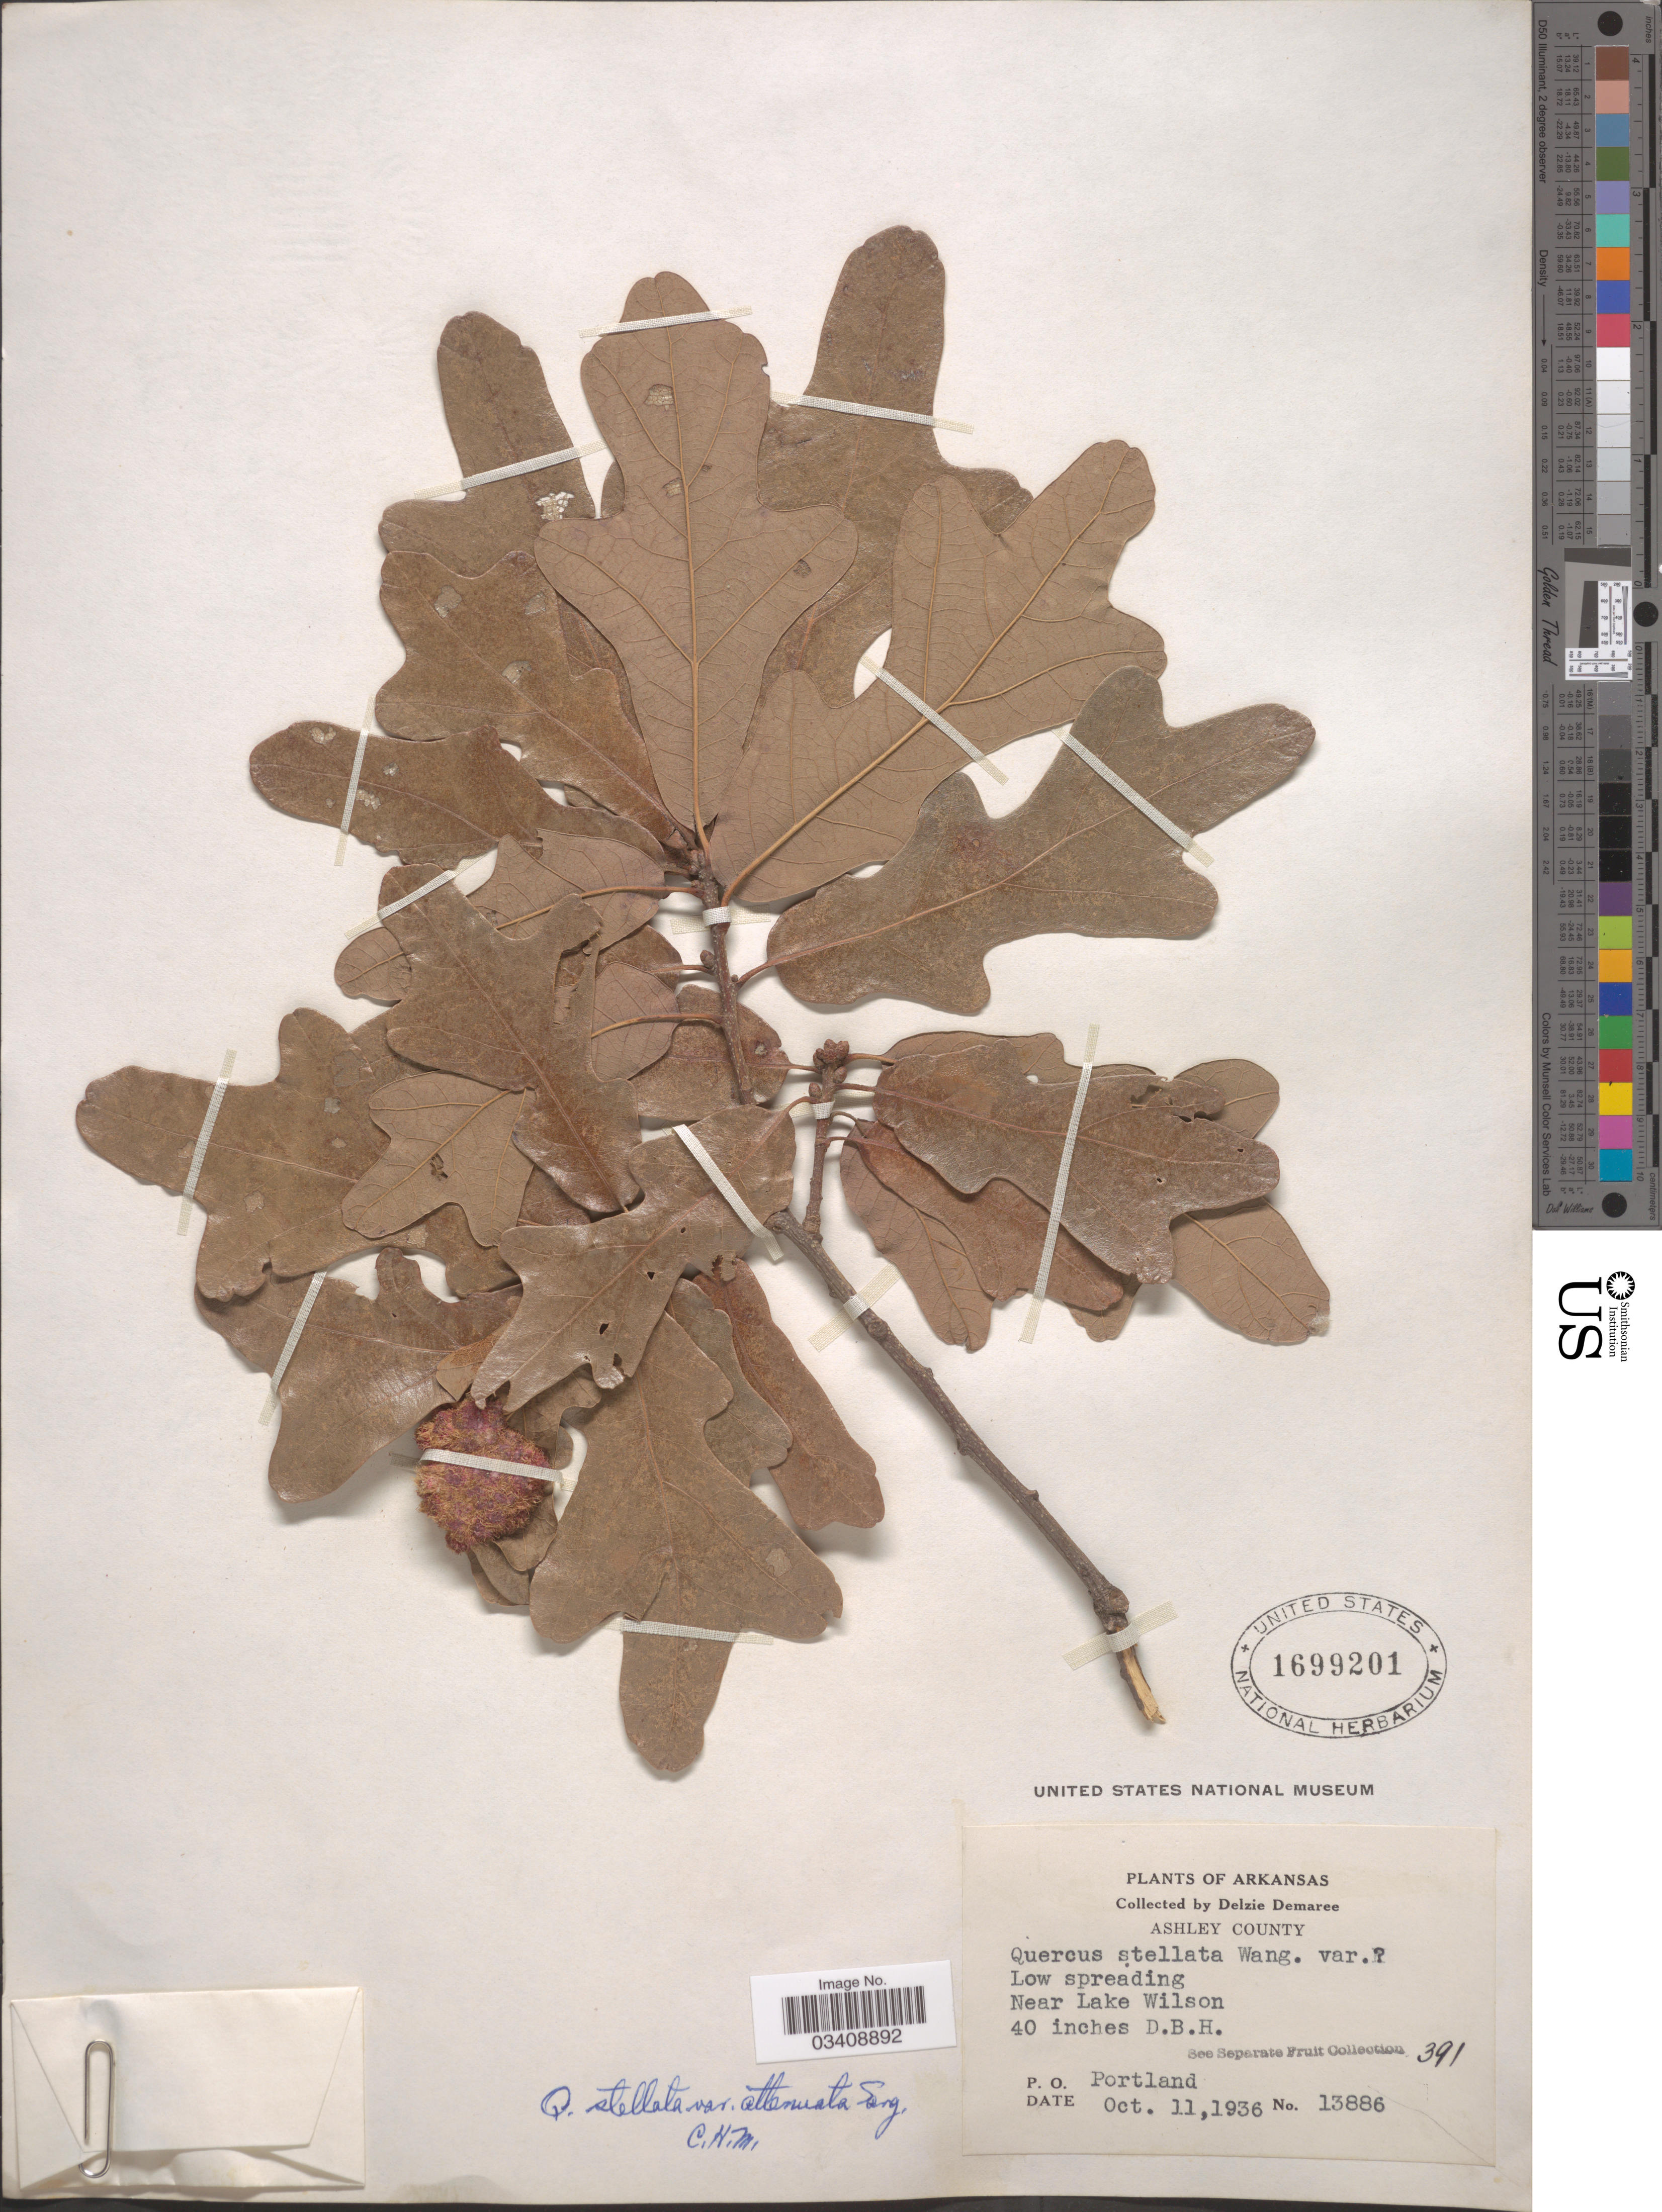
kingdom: Plantae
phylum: Tracheophyta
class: Magnoliopsida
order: Fagales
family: Fagaceae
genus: Quercus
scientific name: Quercus stellata var. attenuata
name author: Sarg.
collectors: D. Demaree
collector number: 13886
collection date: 1936-10-11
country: United States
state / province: Arkansas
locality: Ashley County. P.O. Portland.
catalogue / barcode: US 1699201